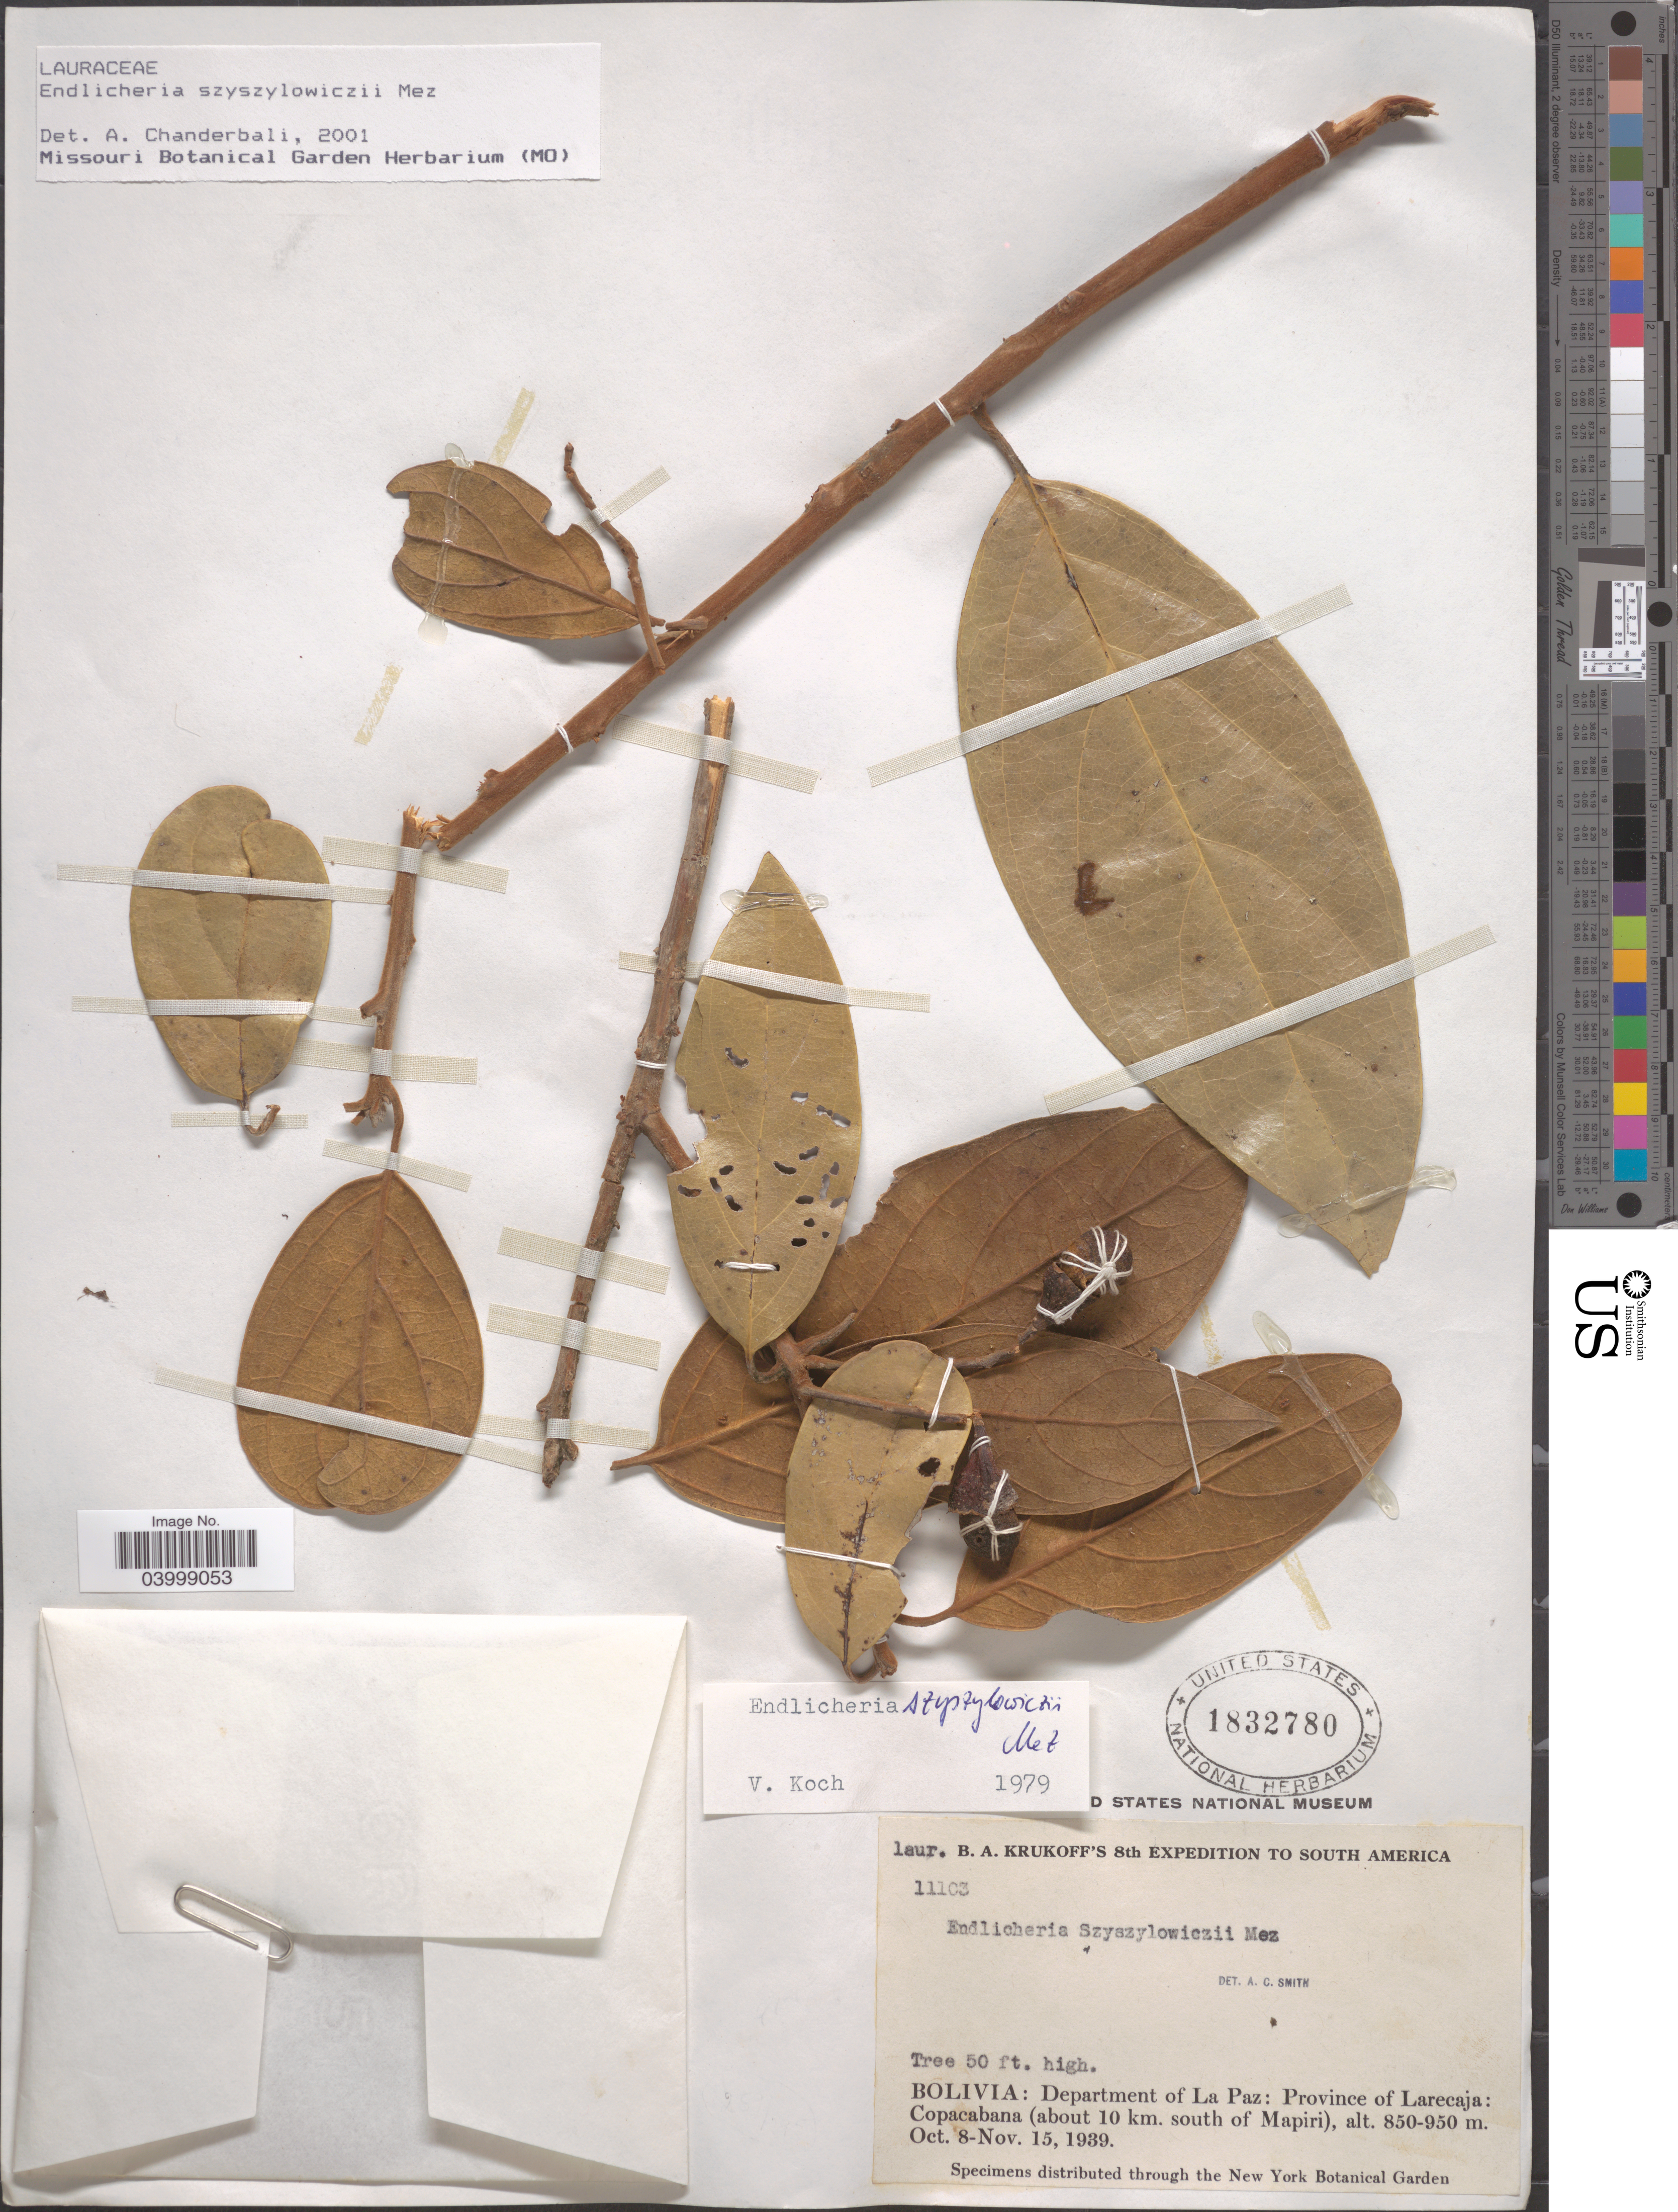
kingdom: Plantae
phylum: Tracheophyta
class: Magnoliopsida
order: Laurales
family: Lauraceae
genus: Endlicheria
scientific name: Endlicheria szyszyloviczii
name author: Mez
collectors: B. A. Krukoff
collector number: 11103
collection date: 1939-10-08/1939-11-15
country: Bolivia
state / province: La Paz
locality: Department of La Paz: Province of Larecaja: Copacabana (about 10 km. south of Mapiri).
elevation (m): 850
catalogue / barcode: US 1832780